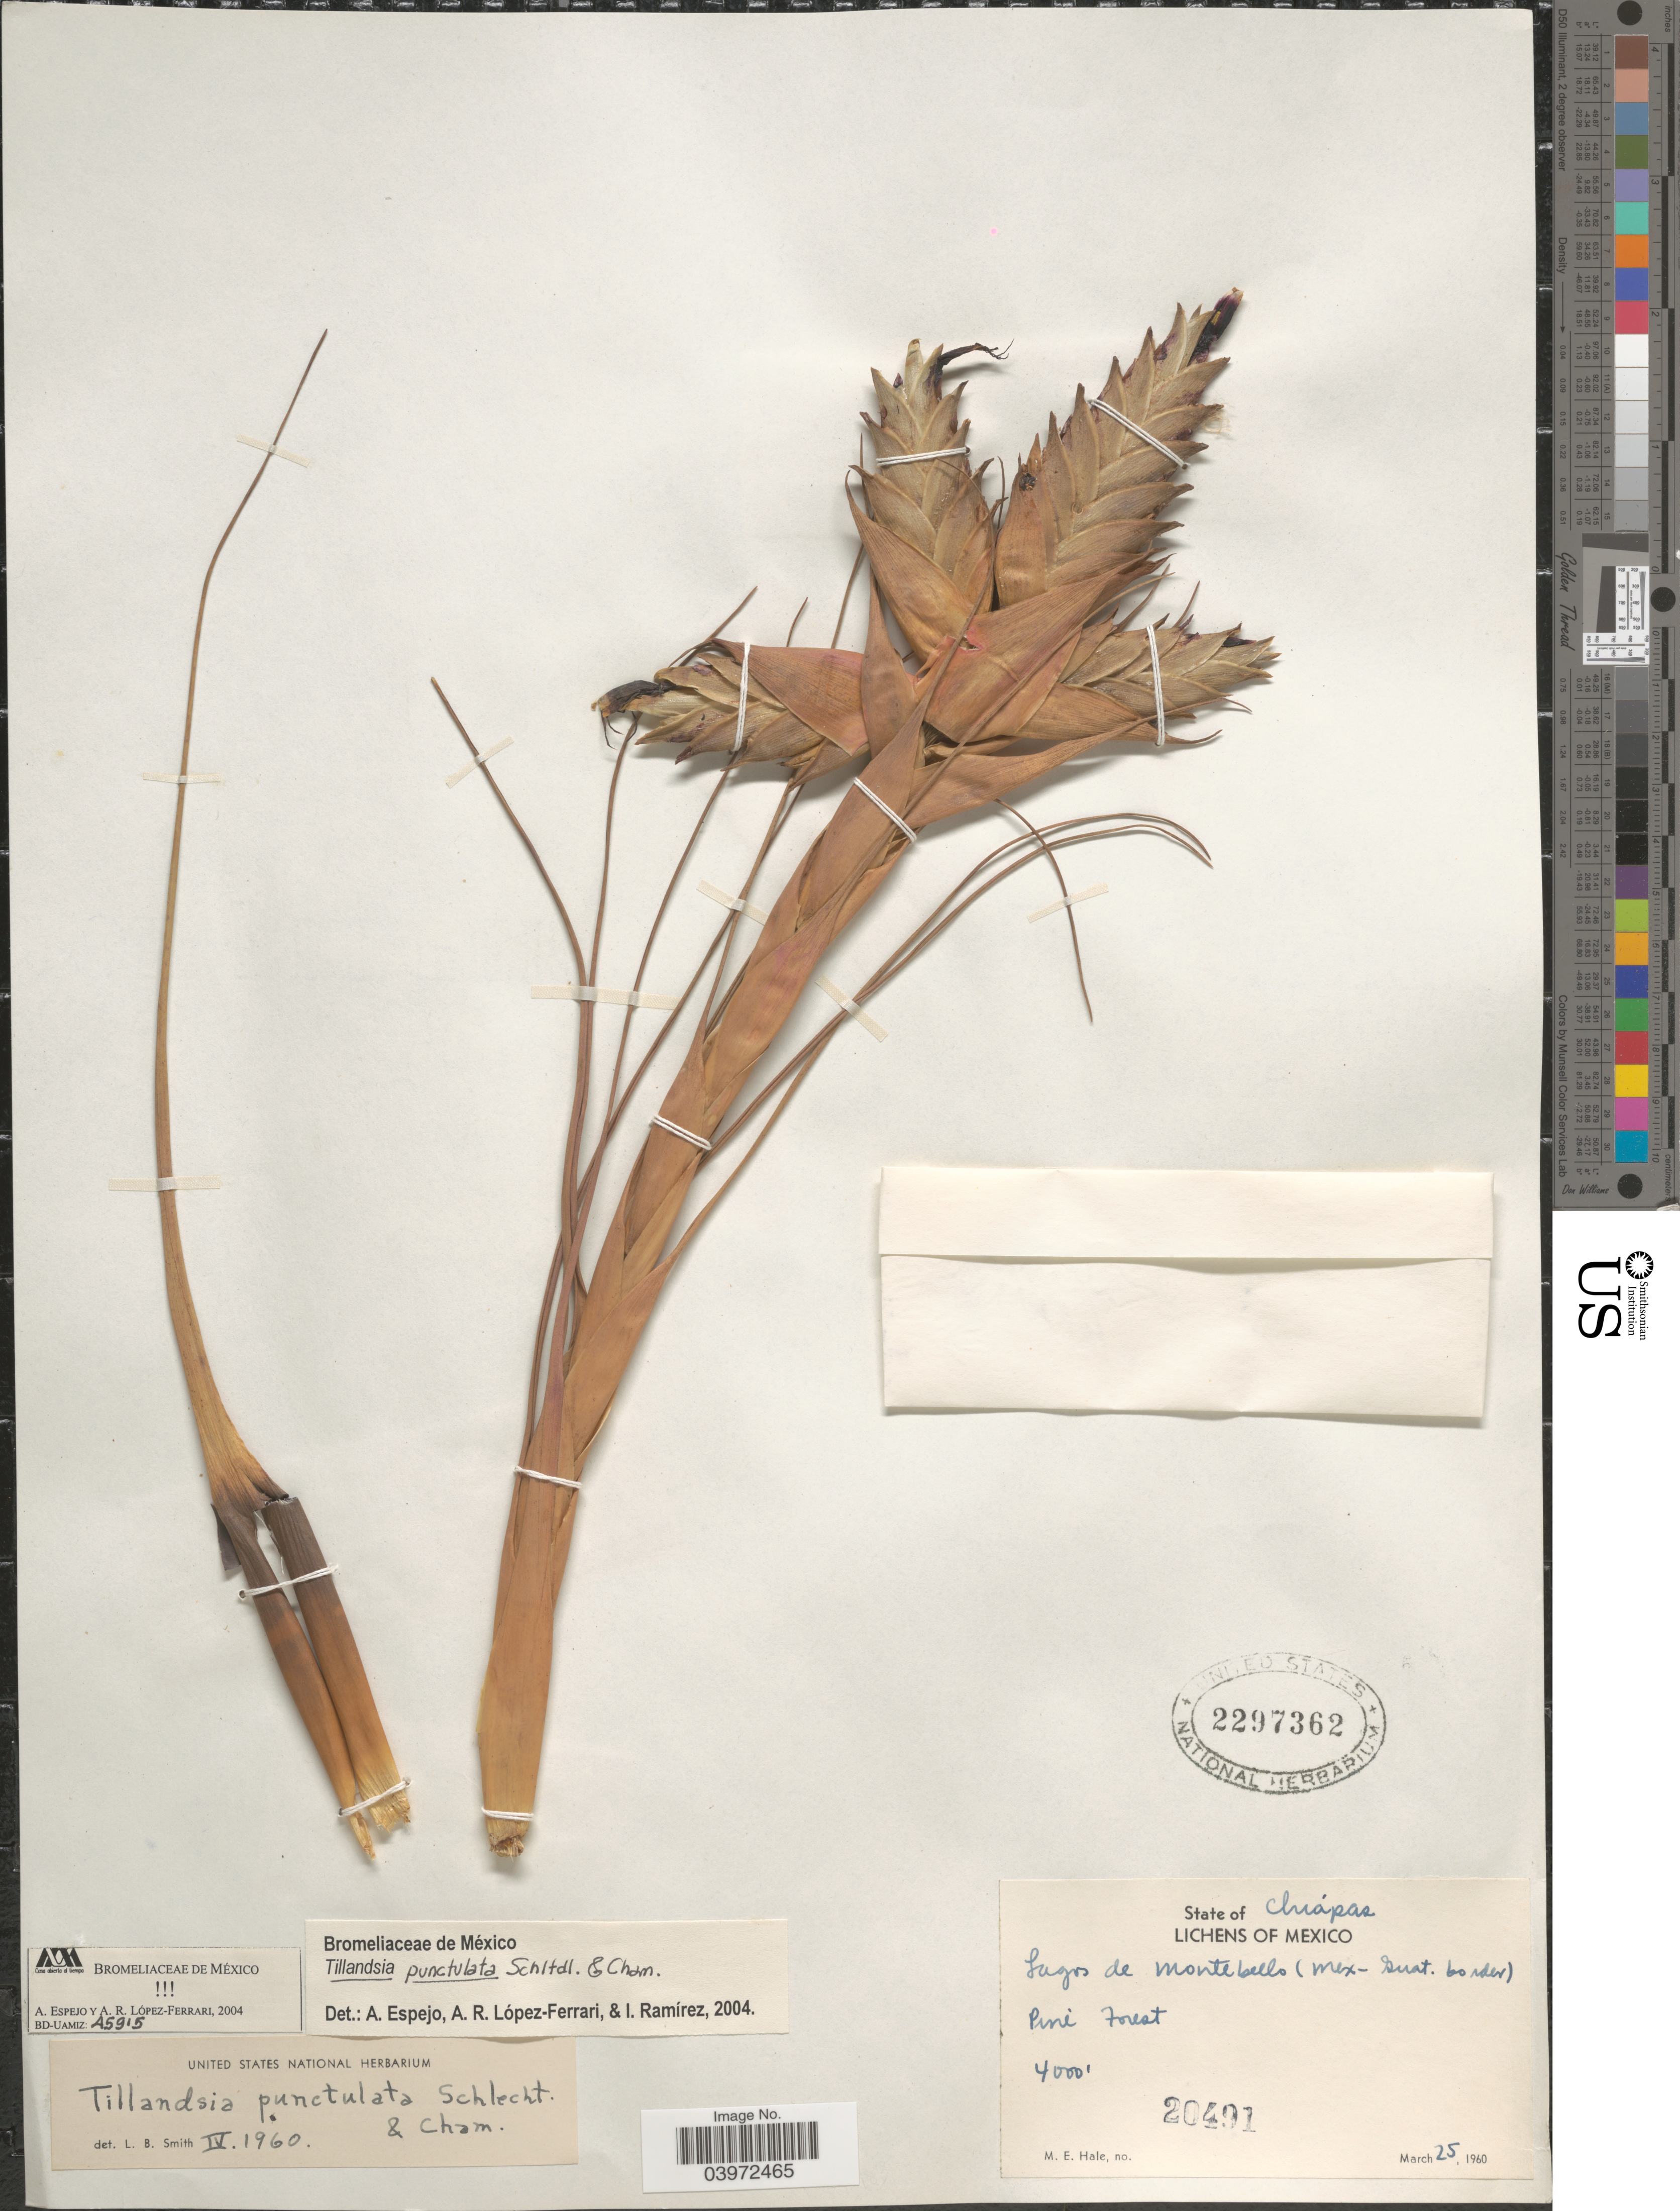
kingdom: Plantae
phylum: Tracheophyta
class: Liliopsida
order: Poales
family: Bromeliaceae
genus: Tillandsia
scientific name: Tillandsia punctulata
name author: Schltdl. & Cham.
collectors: M. Hale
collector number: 20491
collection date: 1960-03-25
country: Mexico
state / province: Chiapas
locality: Lagos de Montebello (Mex-Guat. border). Pine Forest.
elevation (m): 1219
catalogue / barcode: US 2297362